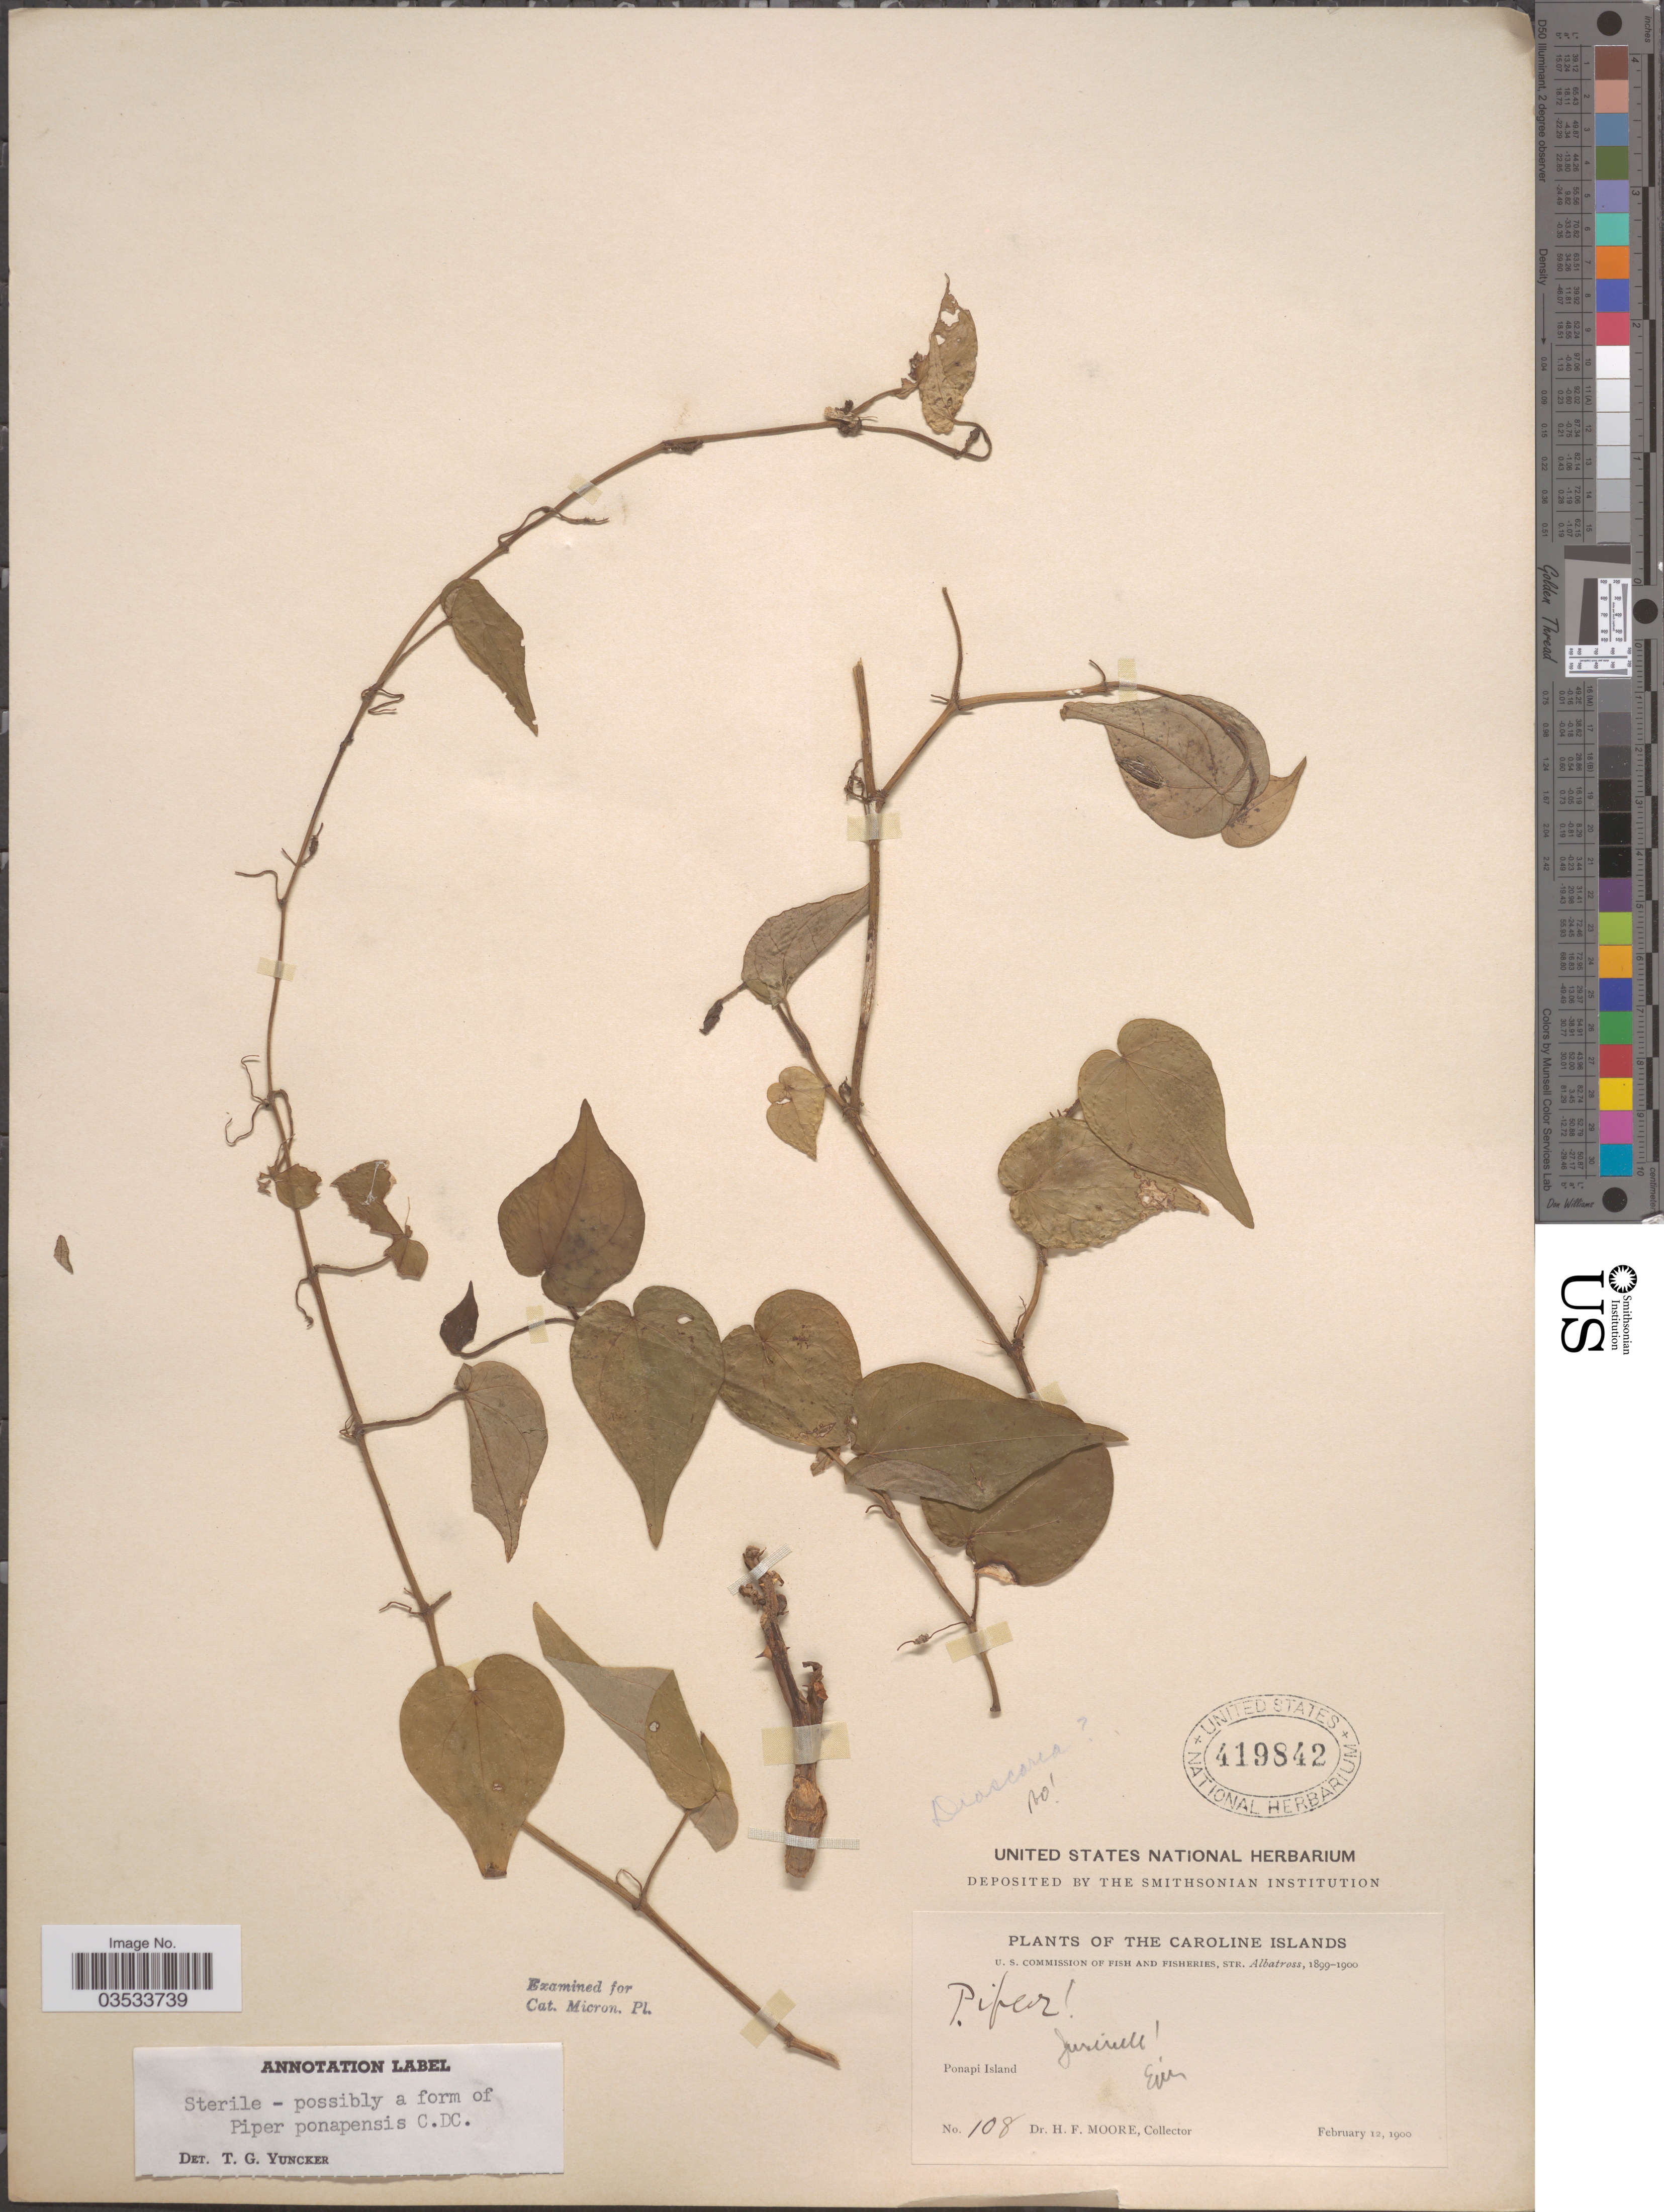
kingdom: Plantae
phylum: Tracheophyta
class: Magnoliopsida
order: Piperales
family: Piperaceae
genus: Piper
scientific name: Piper ponapense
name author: C. DC.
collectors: H. F. Moore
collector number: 108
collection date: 1900-02-12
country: Micronesia, Federated States of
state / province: Pohnpei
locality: Caroline Islands. Ponapi Island.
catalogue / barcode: US 419842